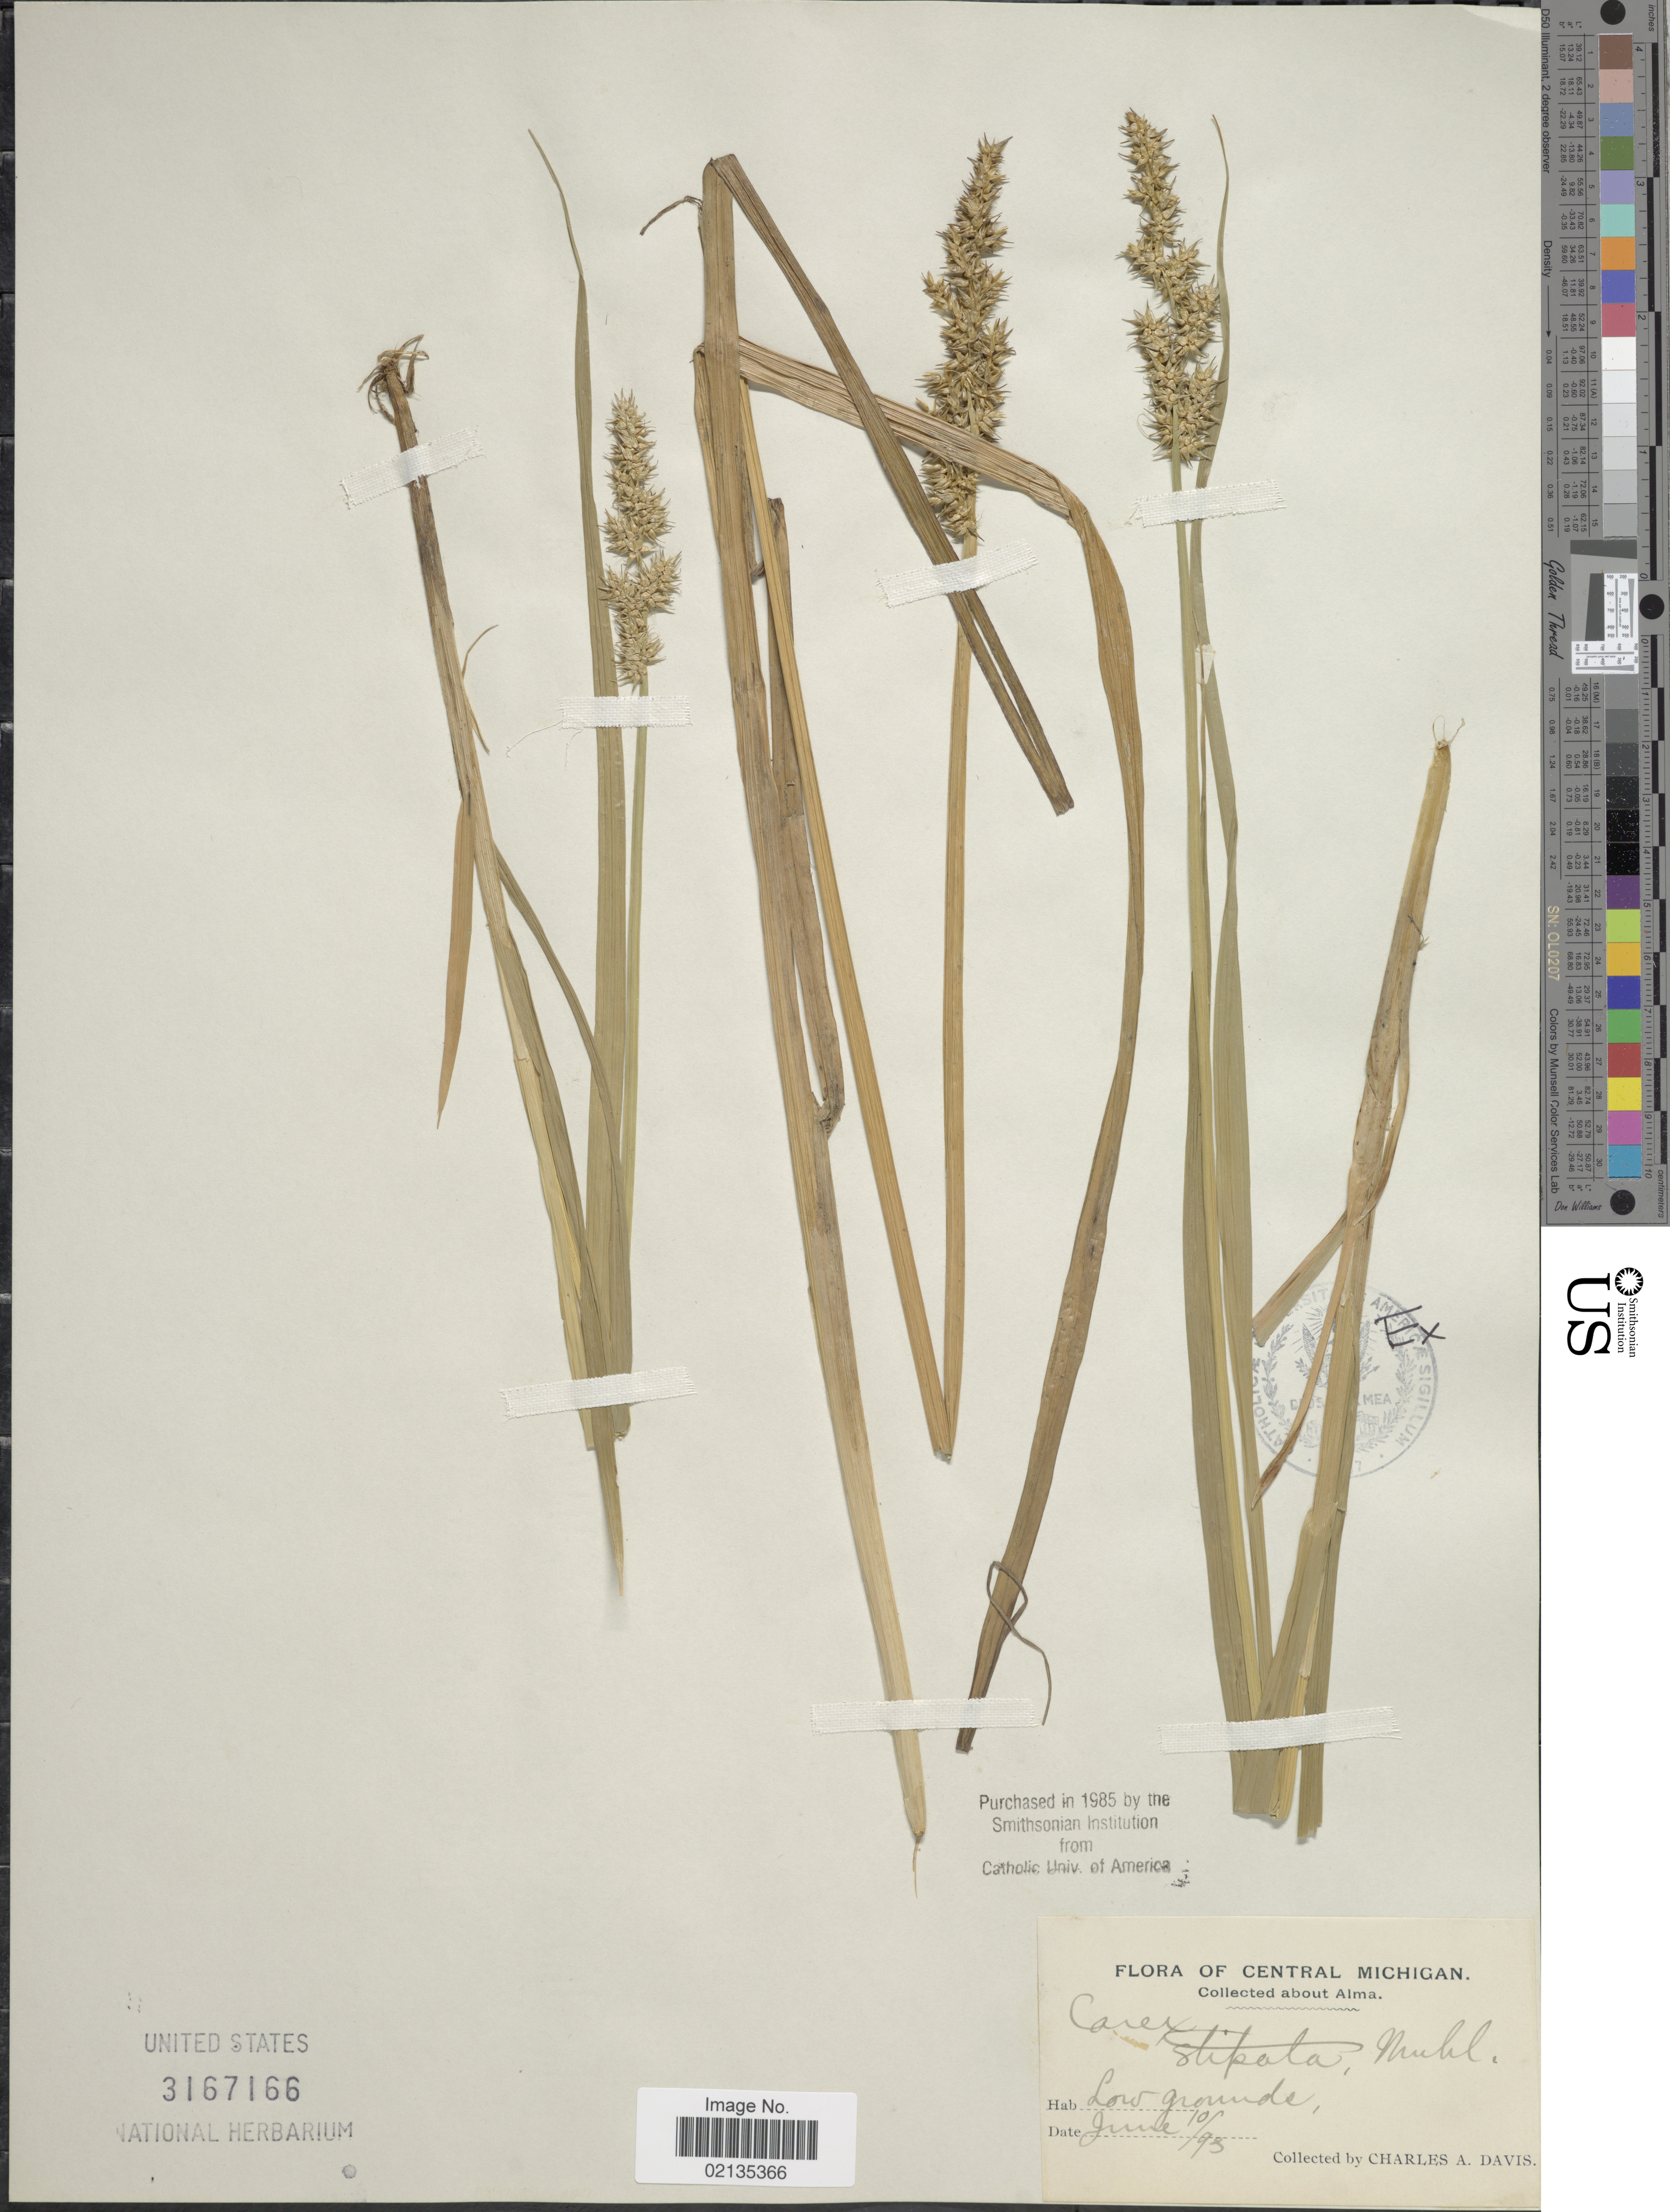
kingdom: Plantae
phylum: Tracheophyta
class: Liliopsida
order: Poales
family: Cyperaceae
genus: Carex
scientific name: Carex stipata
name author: Muhl. ex Willd.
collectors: C. Davis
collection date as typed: Transcribed d/m/y: 10/6/93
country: United States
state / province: Michigan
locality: Central Michigan, about Alma, low ground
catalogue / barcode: US 3167166